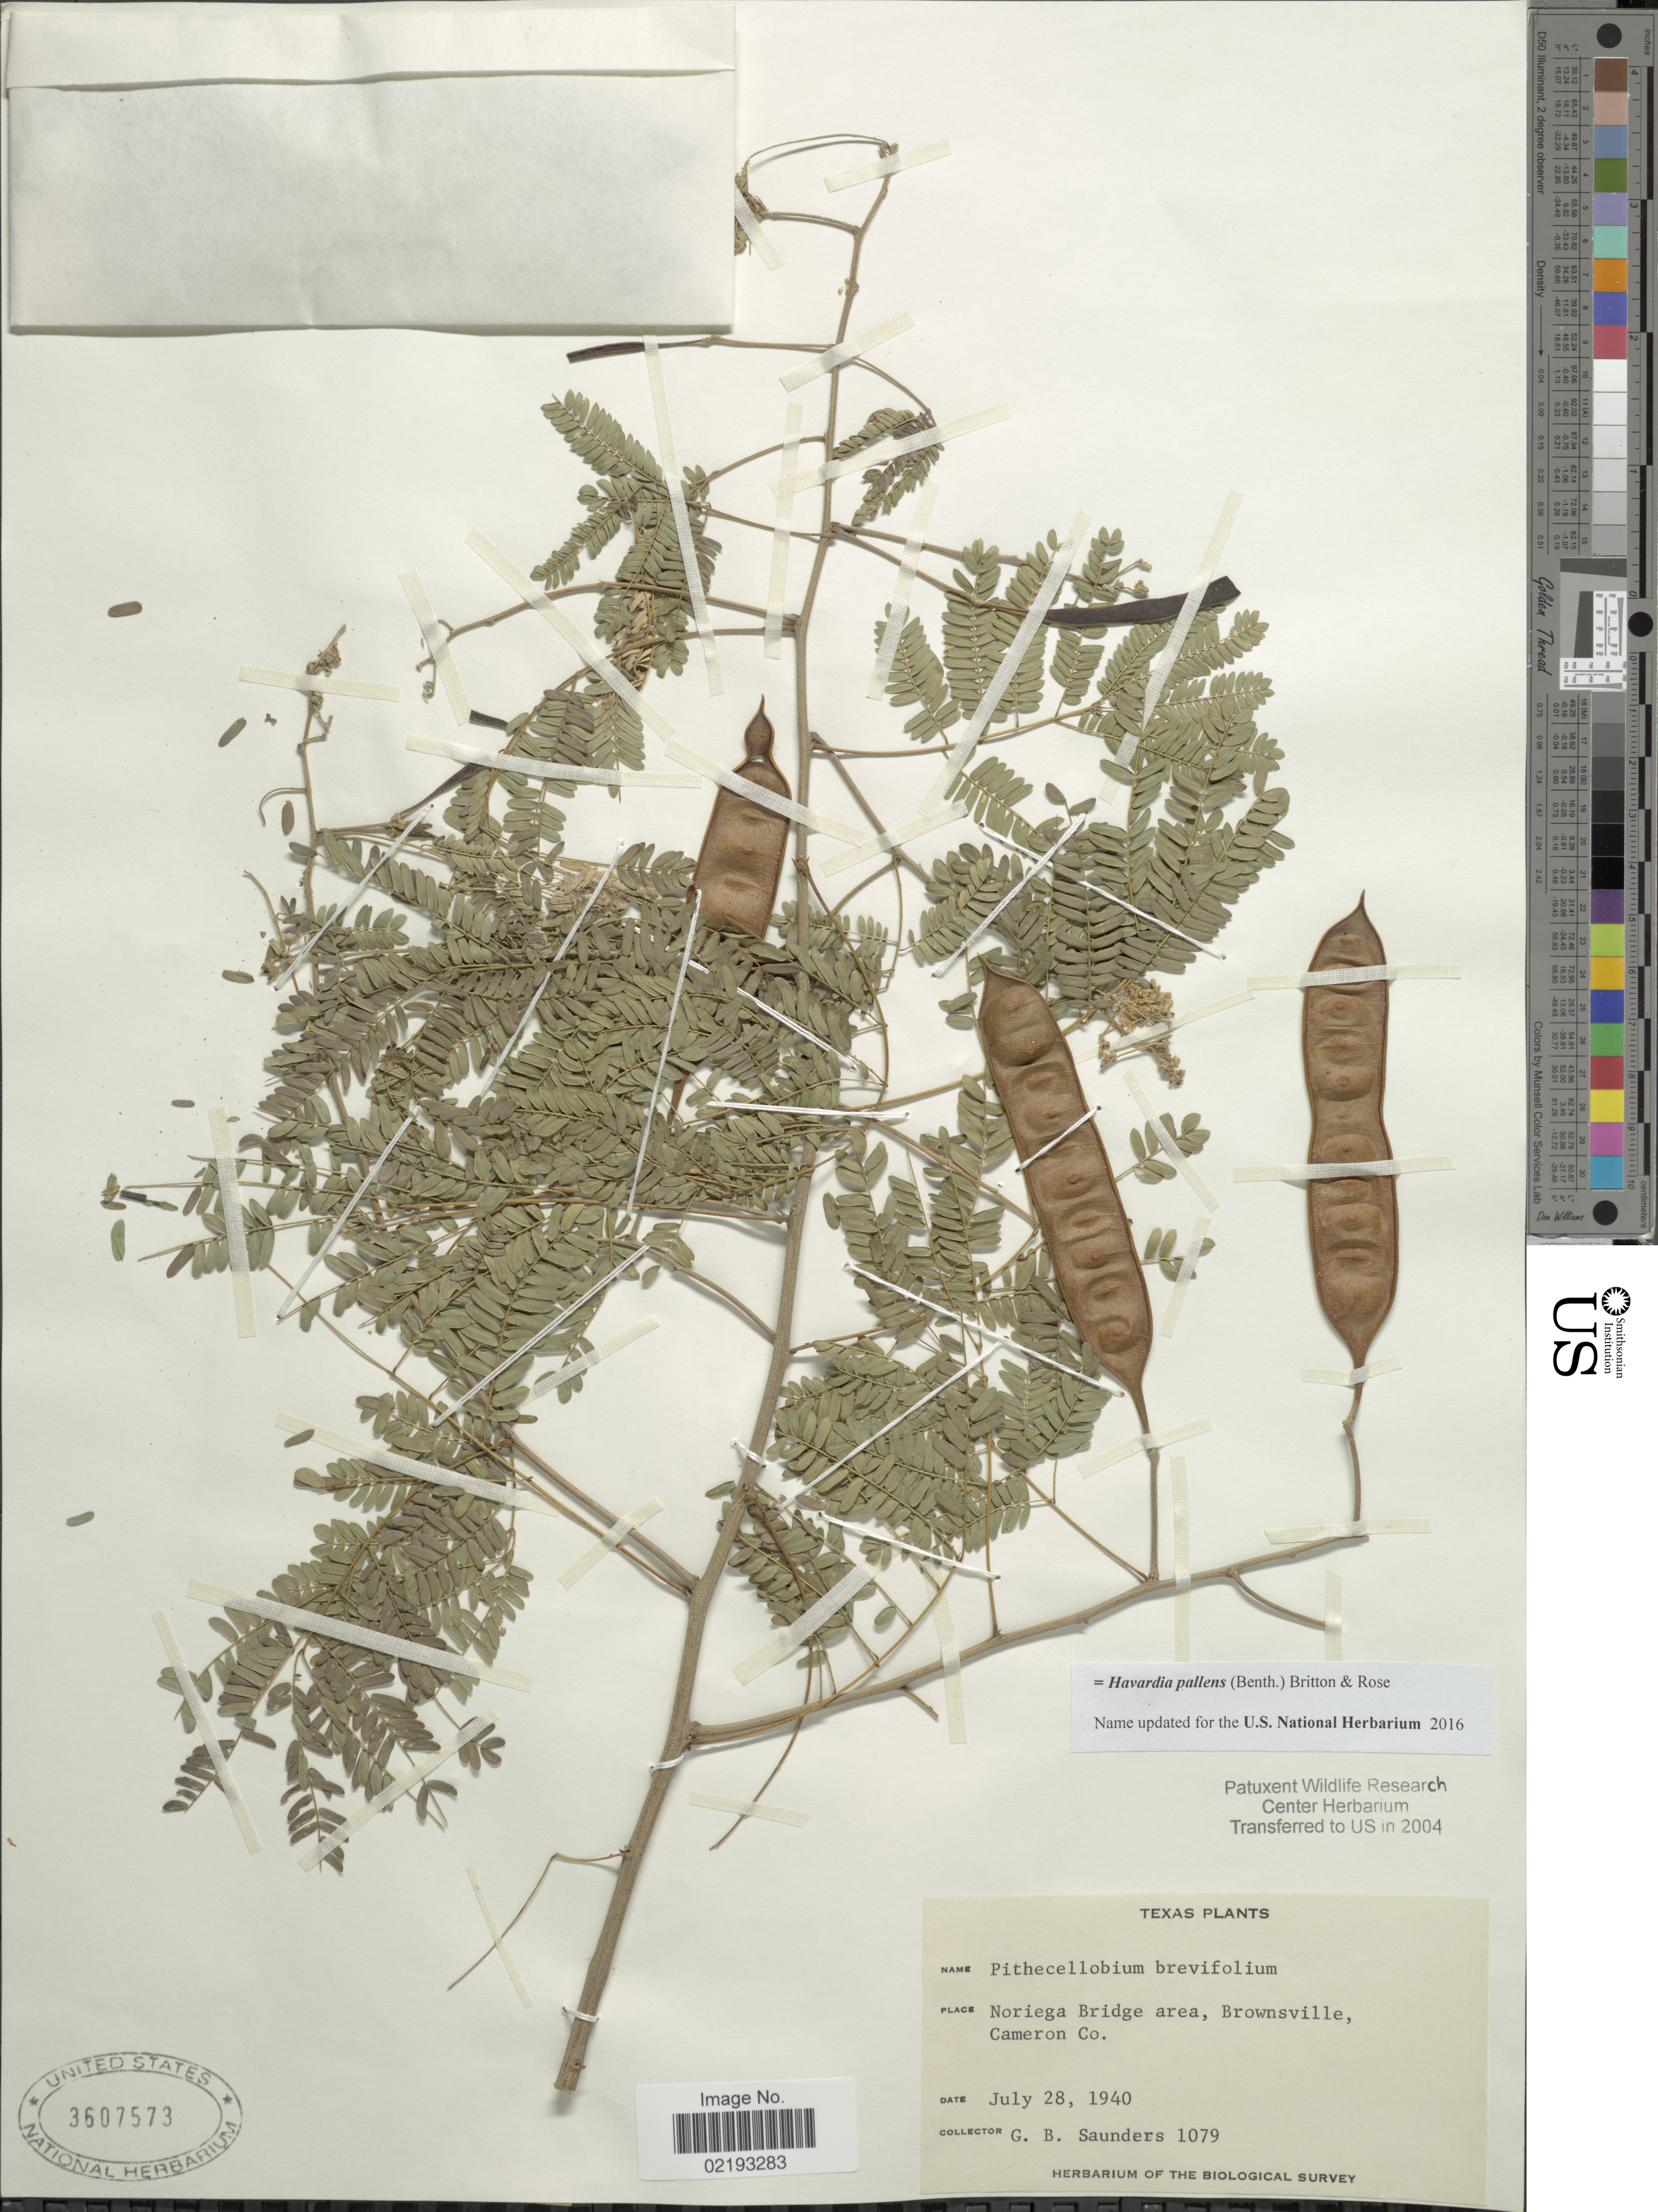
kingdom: Plantae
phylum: Tracheophyta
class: Magnoliopsida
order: Fabales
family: Fabaceae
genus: Havardia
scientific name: Havardia pallens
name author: (Benth.) Britton & Rose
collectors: G. B. Saunders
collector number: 1079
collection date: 1940-07-28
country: United States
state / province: Texas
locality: Noriega Bridge area, Brownsville, Cameron Co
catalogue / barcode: US 3607573